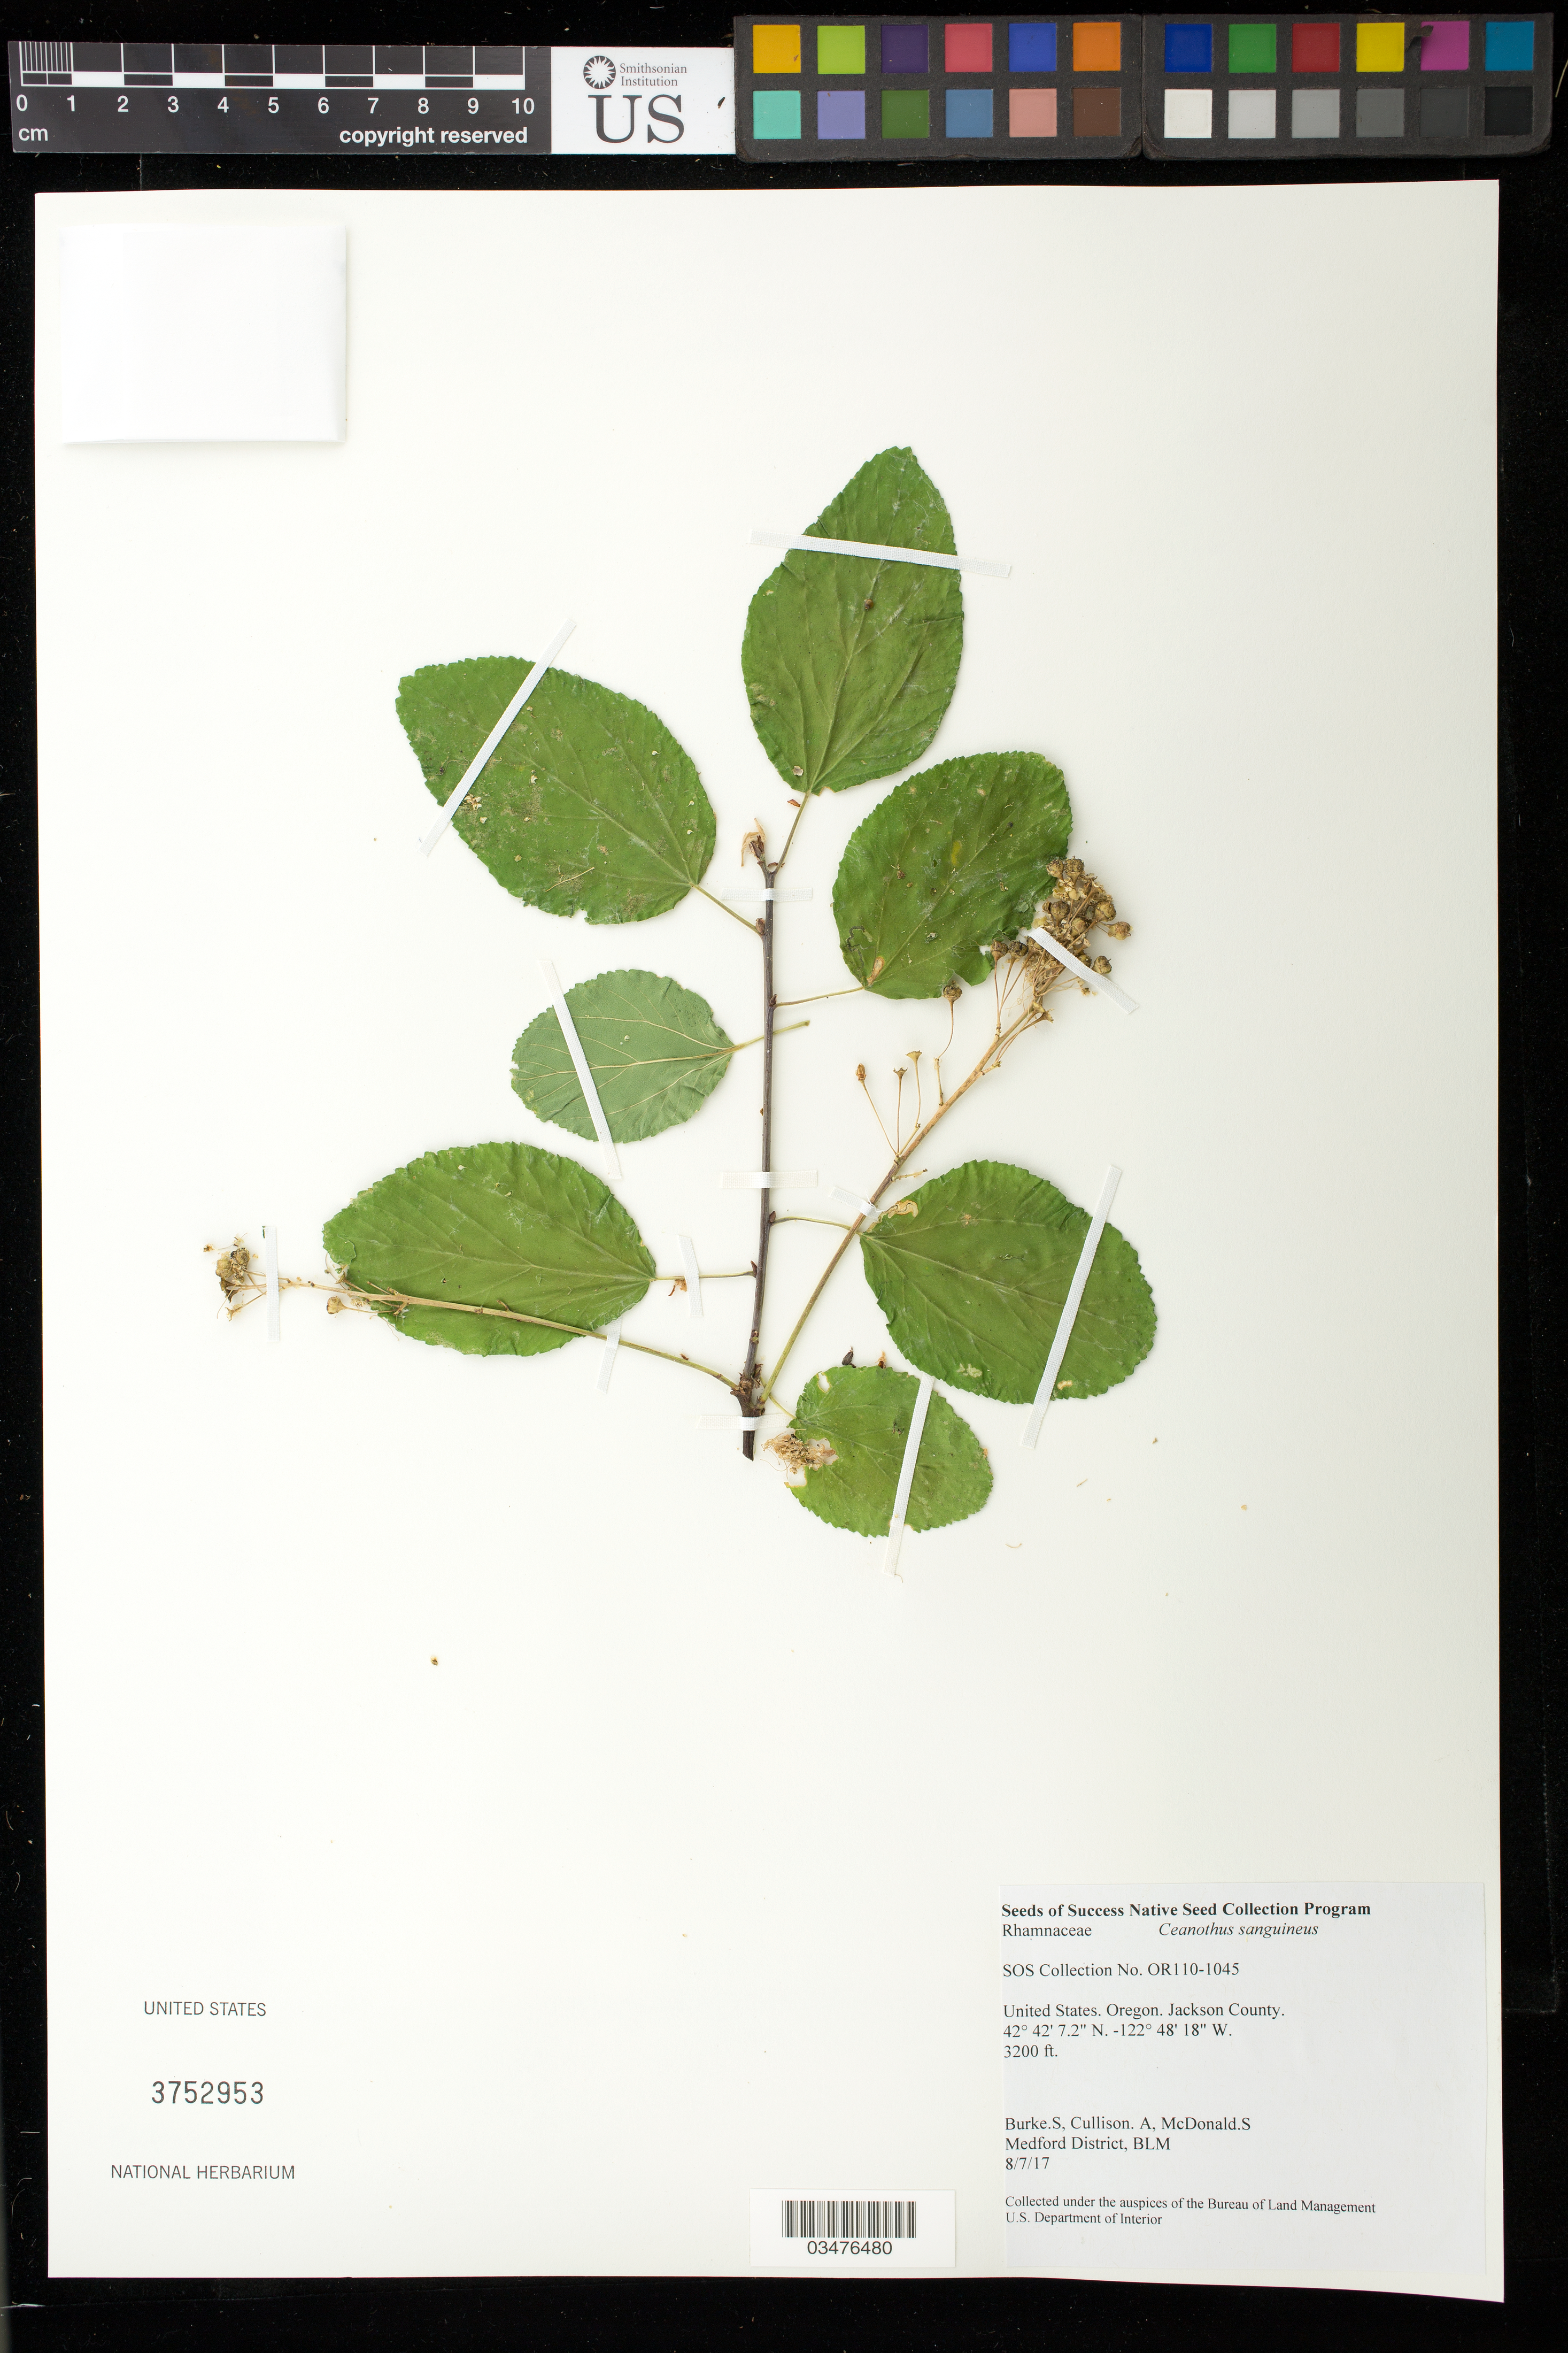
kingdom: Plantae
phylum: Tracheophyta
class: Magnoliopsida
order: Rosales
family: Rhamnaceae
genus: Ceanothus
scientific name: Ceanothus sanguineus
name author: Pursh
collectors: S. Burke, A. Cullison & S. McDonald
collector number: OR110-1045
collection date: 2017-08-07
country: United States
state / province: Oregon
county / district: Jackson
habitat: Mesic Coniferous Forest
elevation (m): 975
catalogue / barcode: US 3752953